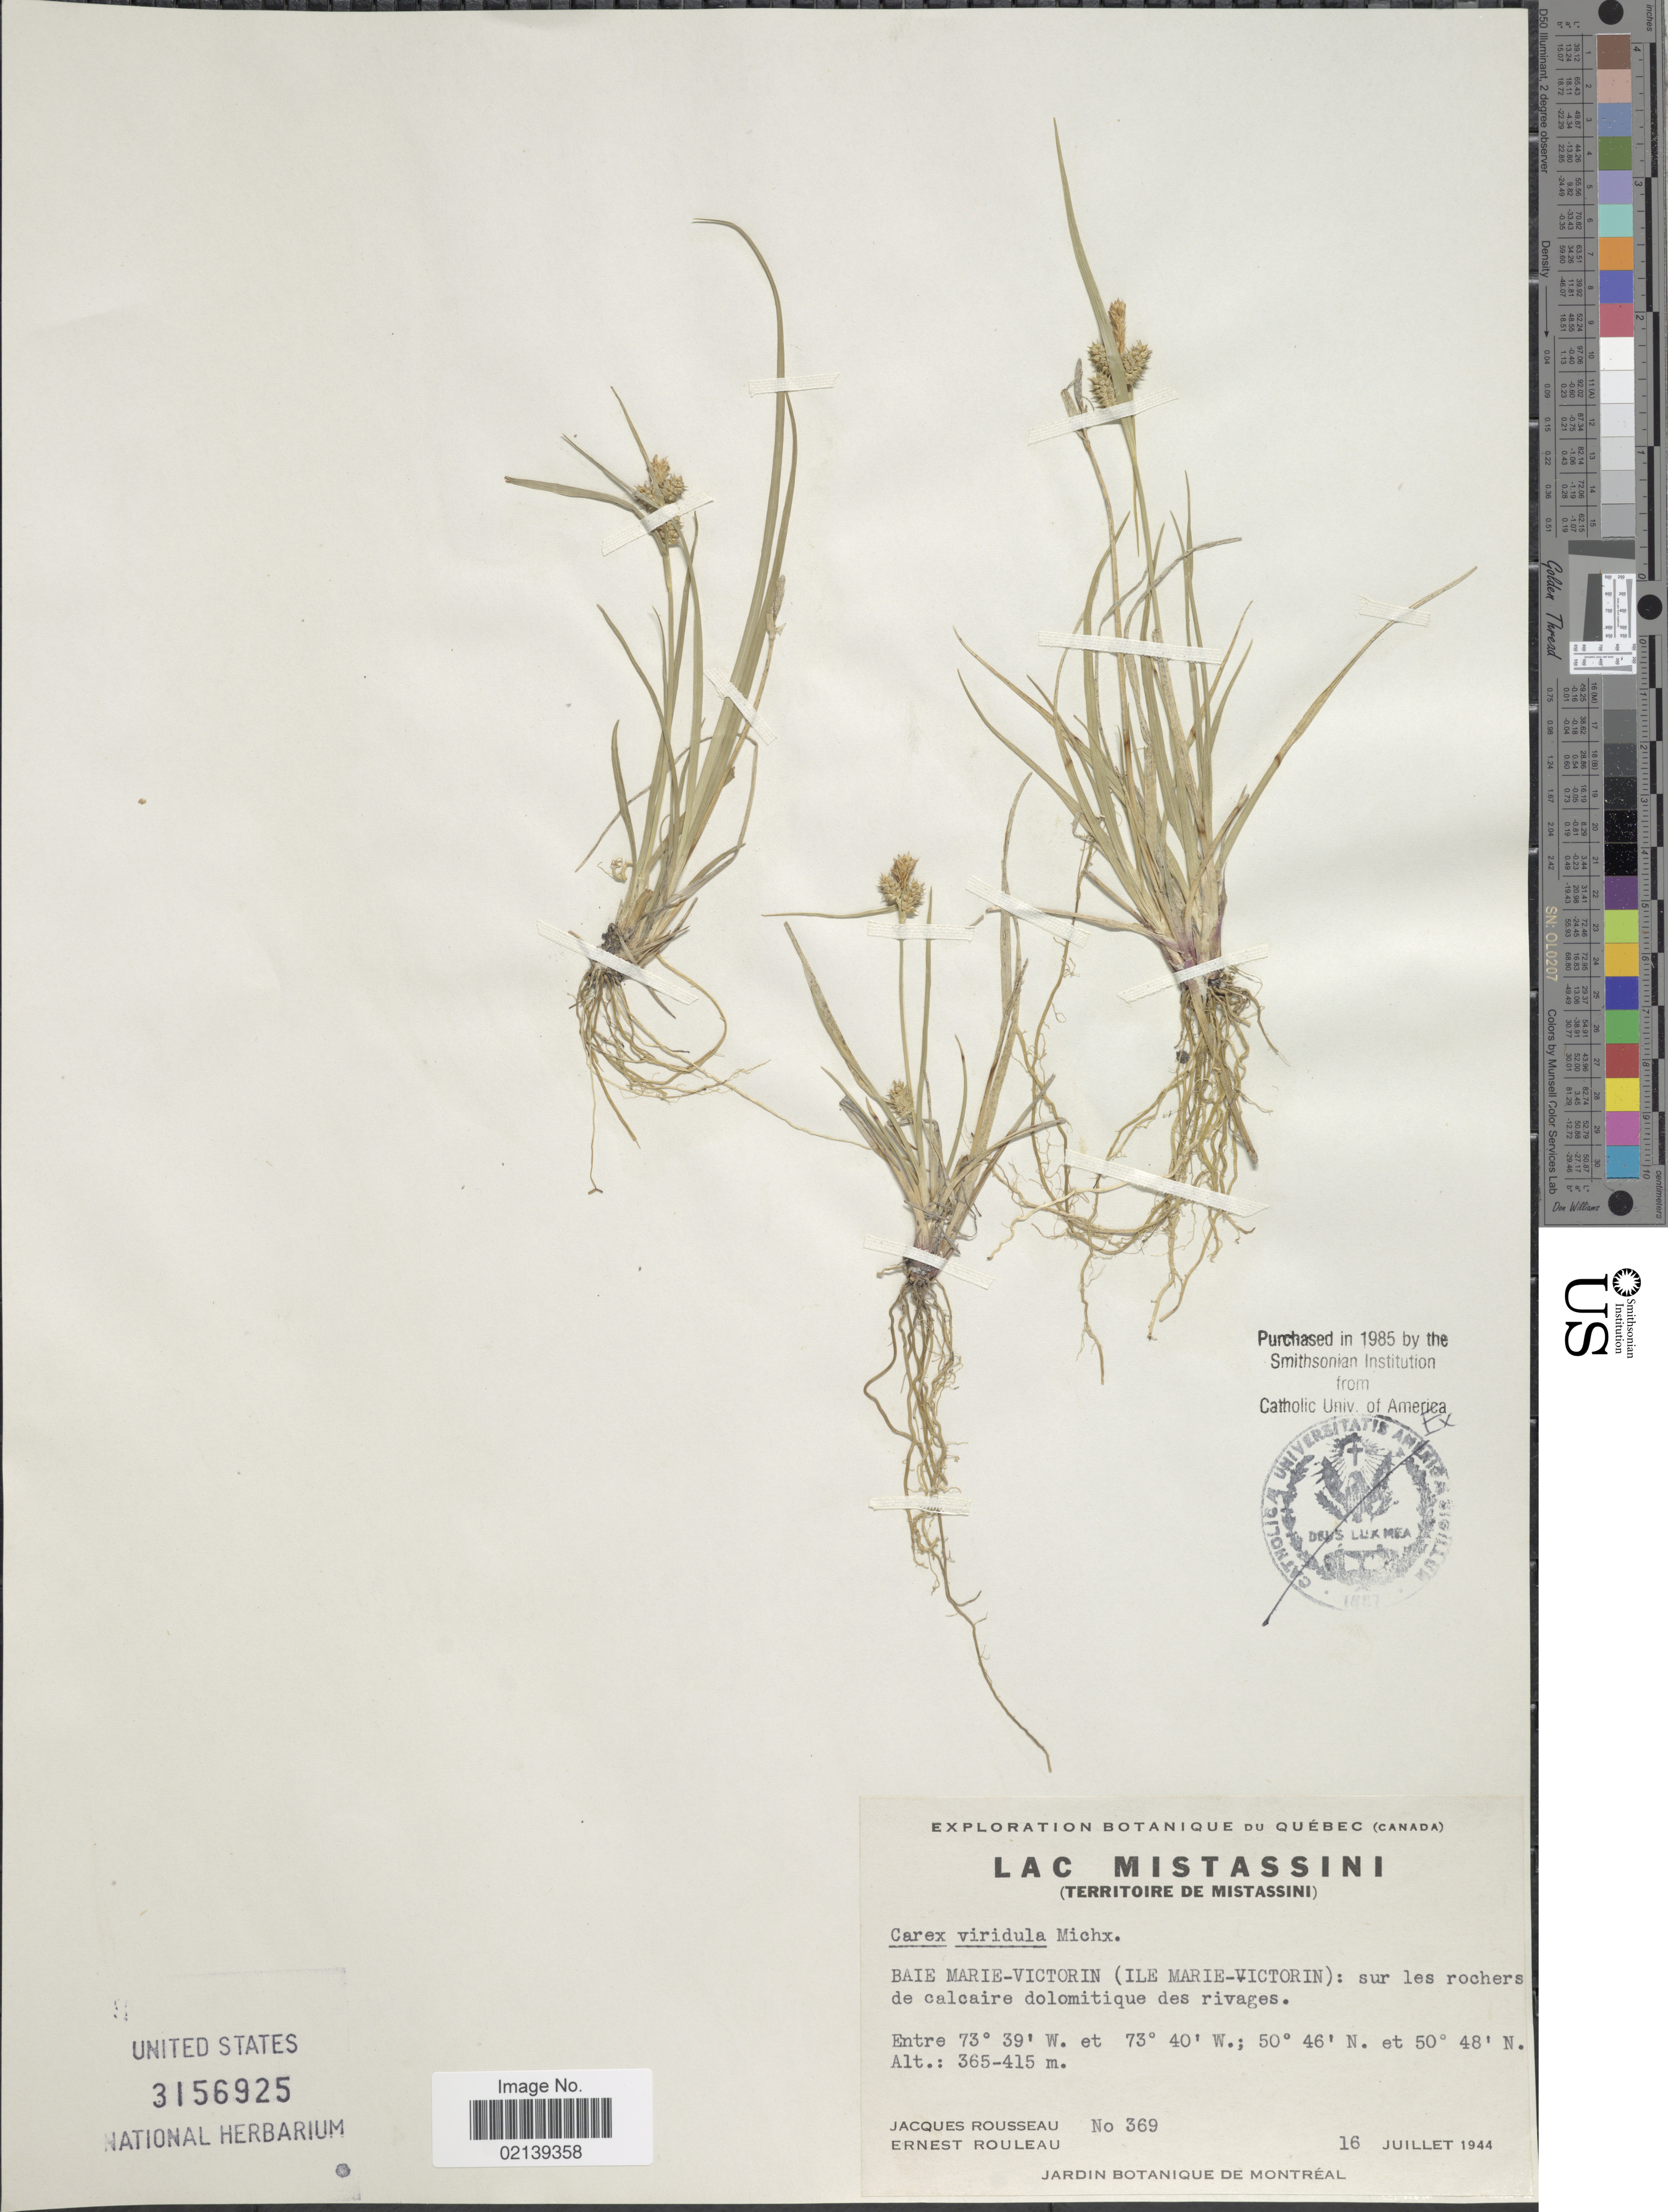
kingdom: Plantae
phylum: Tracheophyta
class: Liliopsida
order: Poales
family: Cyperaceae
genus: Carex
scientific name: Carex oederi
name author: Retz.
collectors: J. Rousseau & J. Rouleau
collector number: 369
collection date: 1944-07-16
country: Canada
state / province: Quebec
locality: Lac Mistassini (Terriroire de Mistassini) Baie Marie-Victorin (Ile Marie-Victorin): sur les rochers de calcaire dolomitique des rivages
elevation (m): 365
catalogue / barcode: US 3156925